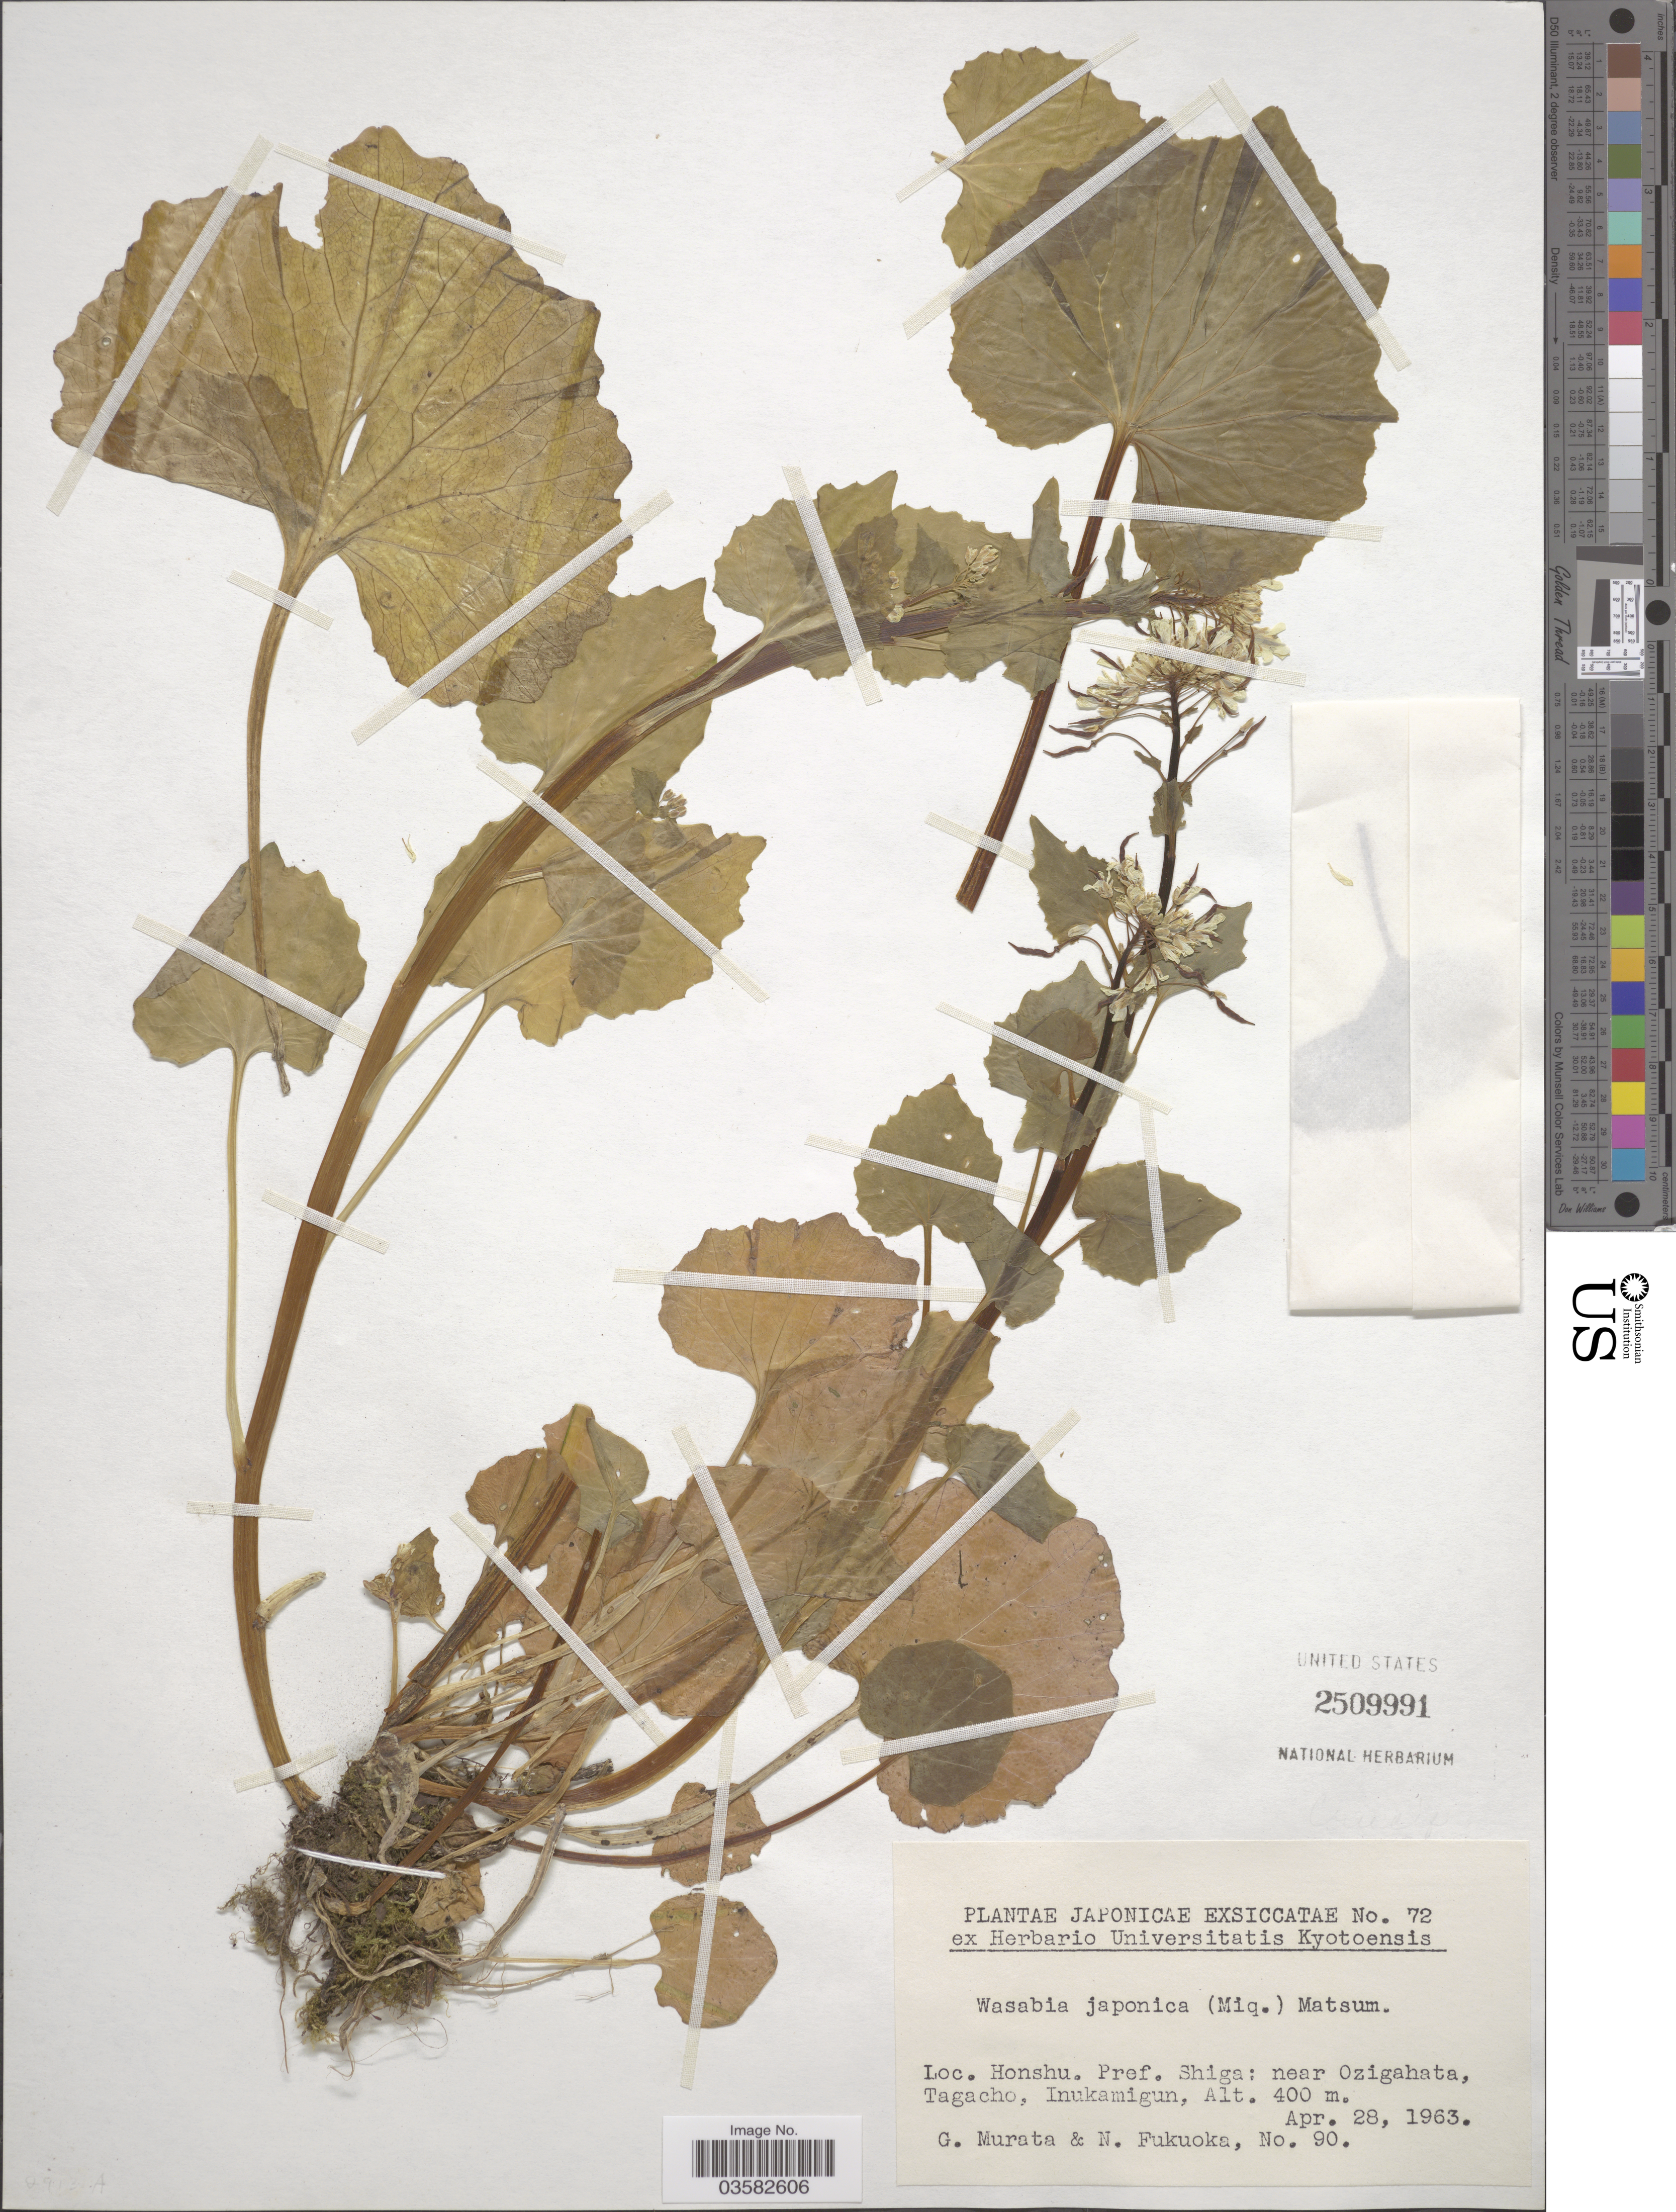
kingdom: Plantae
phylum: Tracheophyta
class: Magnoliopsida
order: Brassicales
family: Brassicaceae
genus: Eutrema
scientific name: Eutrema japonicum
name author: (Miq.) Koidz.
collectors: G. Murata & N. Fukuoka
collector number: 90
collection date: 1963-04-28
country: Japan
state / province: Siga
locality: Honshu. Pref. Shiga; near Ozigahata, Tagacho, Inukamigun.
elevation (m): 400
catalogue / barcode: US 2509991